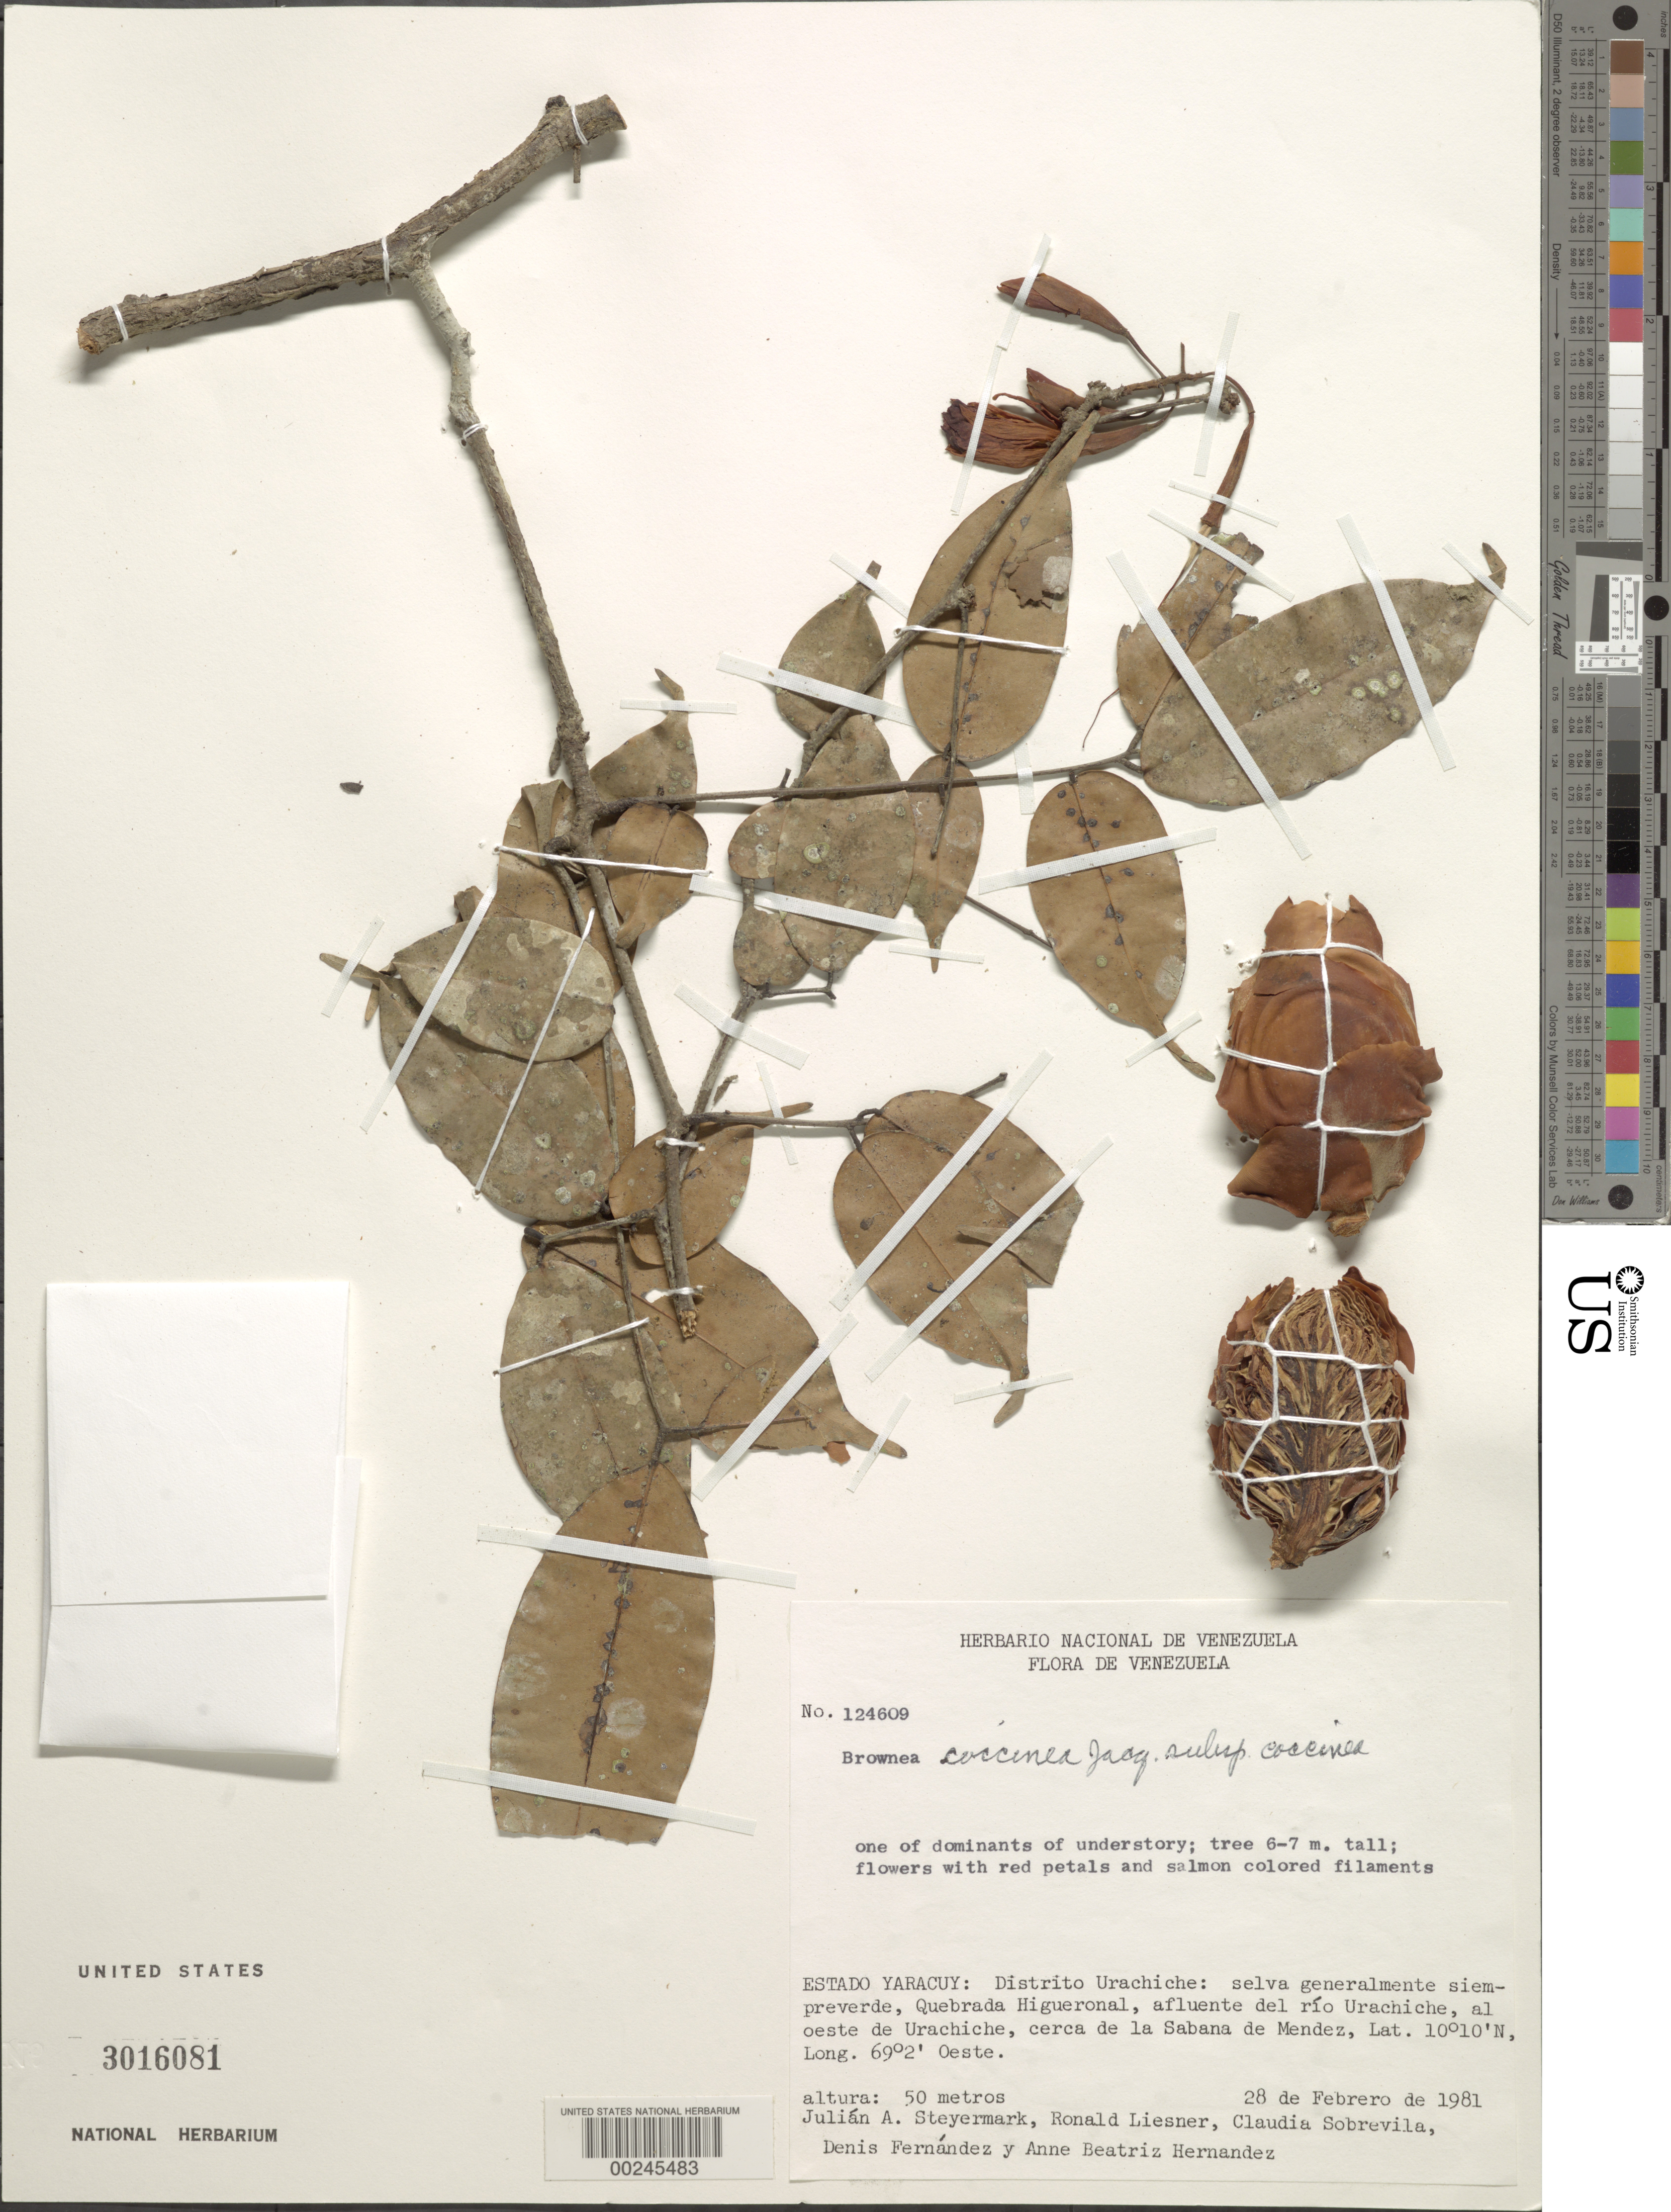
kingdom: Plantae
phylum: Tracheophyta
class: Magnoliopsida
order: Fabales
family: Fabaceae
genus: Brownea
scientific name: Brownea coccinea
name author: Jacq.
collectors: J. Steyermark, R. L. Liesner, C. Sobrevila, D. Fernandez & A. B. Hernandez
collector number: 124915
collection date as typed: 28 Feb 1981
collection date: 1981-02-28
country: Venezuela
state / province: Yaracuy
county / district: Urachiche Dist.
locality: Quebrada higueronal, afluent of rio urachiche e of urachiche, ca sabana de mendez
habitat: Evergreen forest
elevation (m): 50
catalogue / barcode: US 3016081